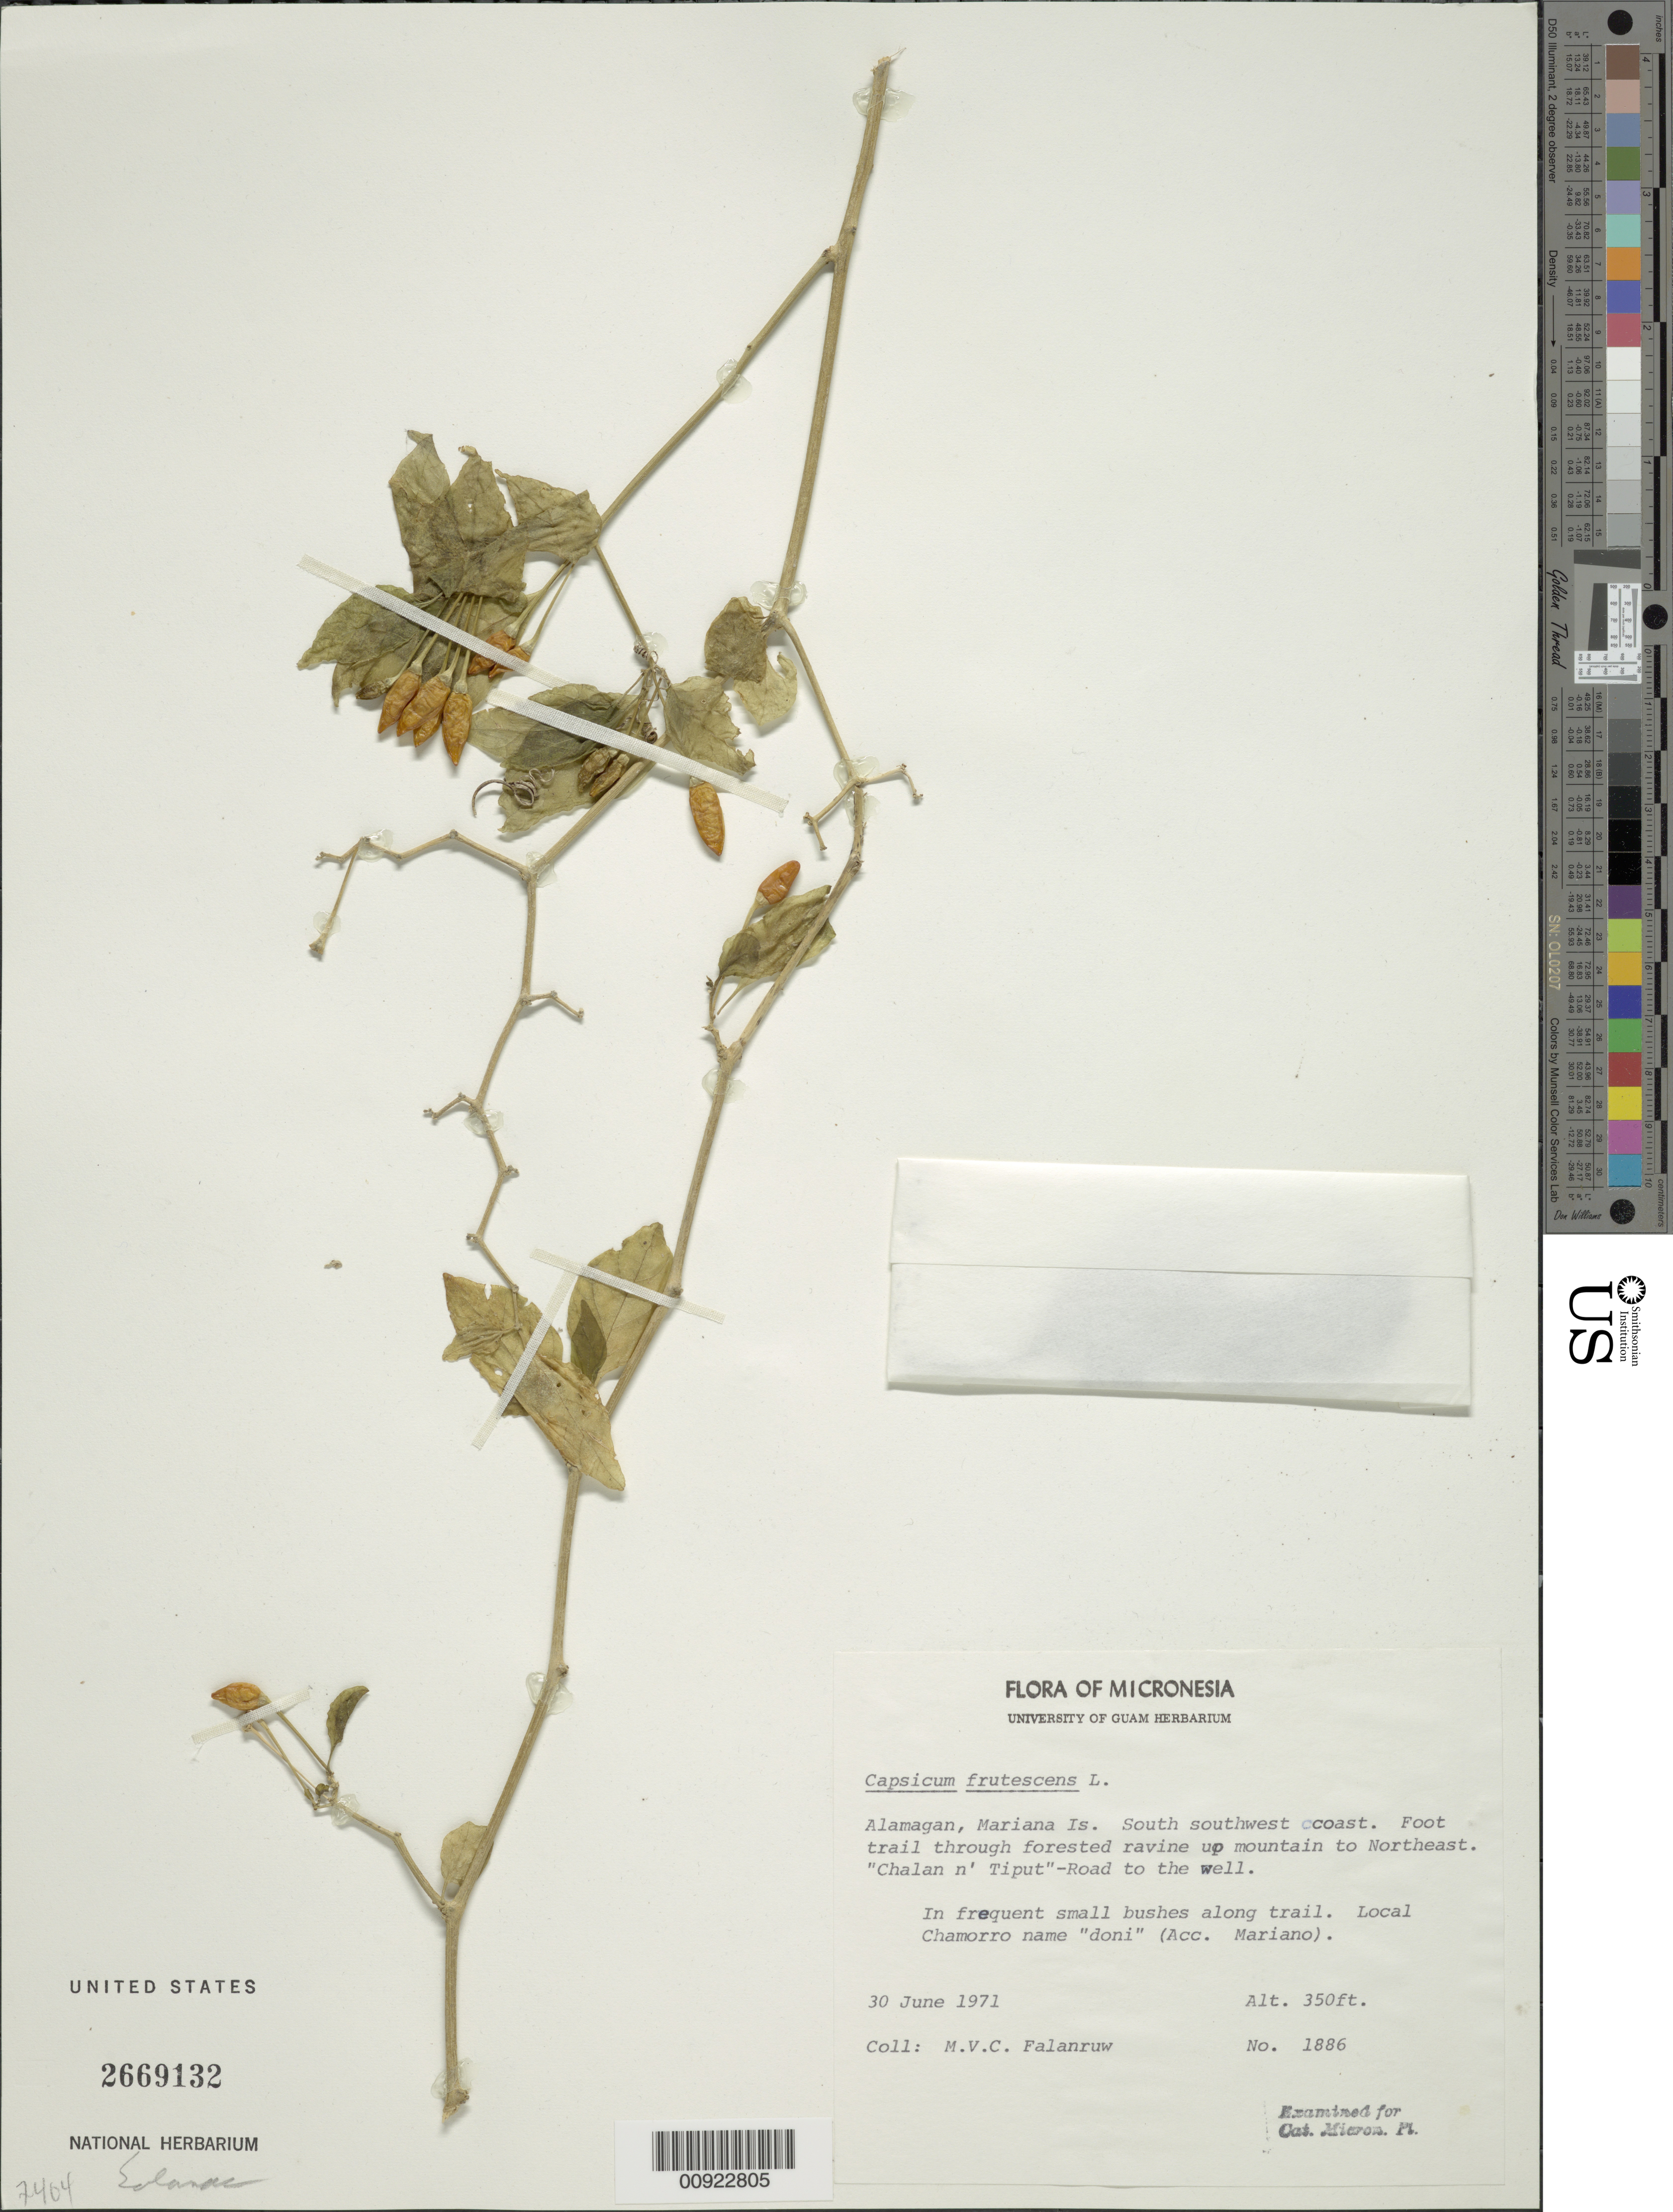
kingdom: Plantae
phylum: Tracheophyta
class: Magnoliopsida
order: Solanales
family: Solanaceae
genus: Capsicum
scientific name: Capsicum frutescens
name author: L.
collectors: M. V. Falanruw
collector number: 1886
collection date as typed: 30 Jun 1971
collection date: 1971-06-30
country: Northern Mariana Islands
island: Alamagan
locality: SW coast. Foot trail through forested ravine up mountain to NE. "Chalan n' Tiput"-Road to the well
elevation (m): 107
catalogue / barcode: US 2669132